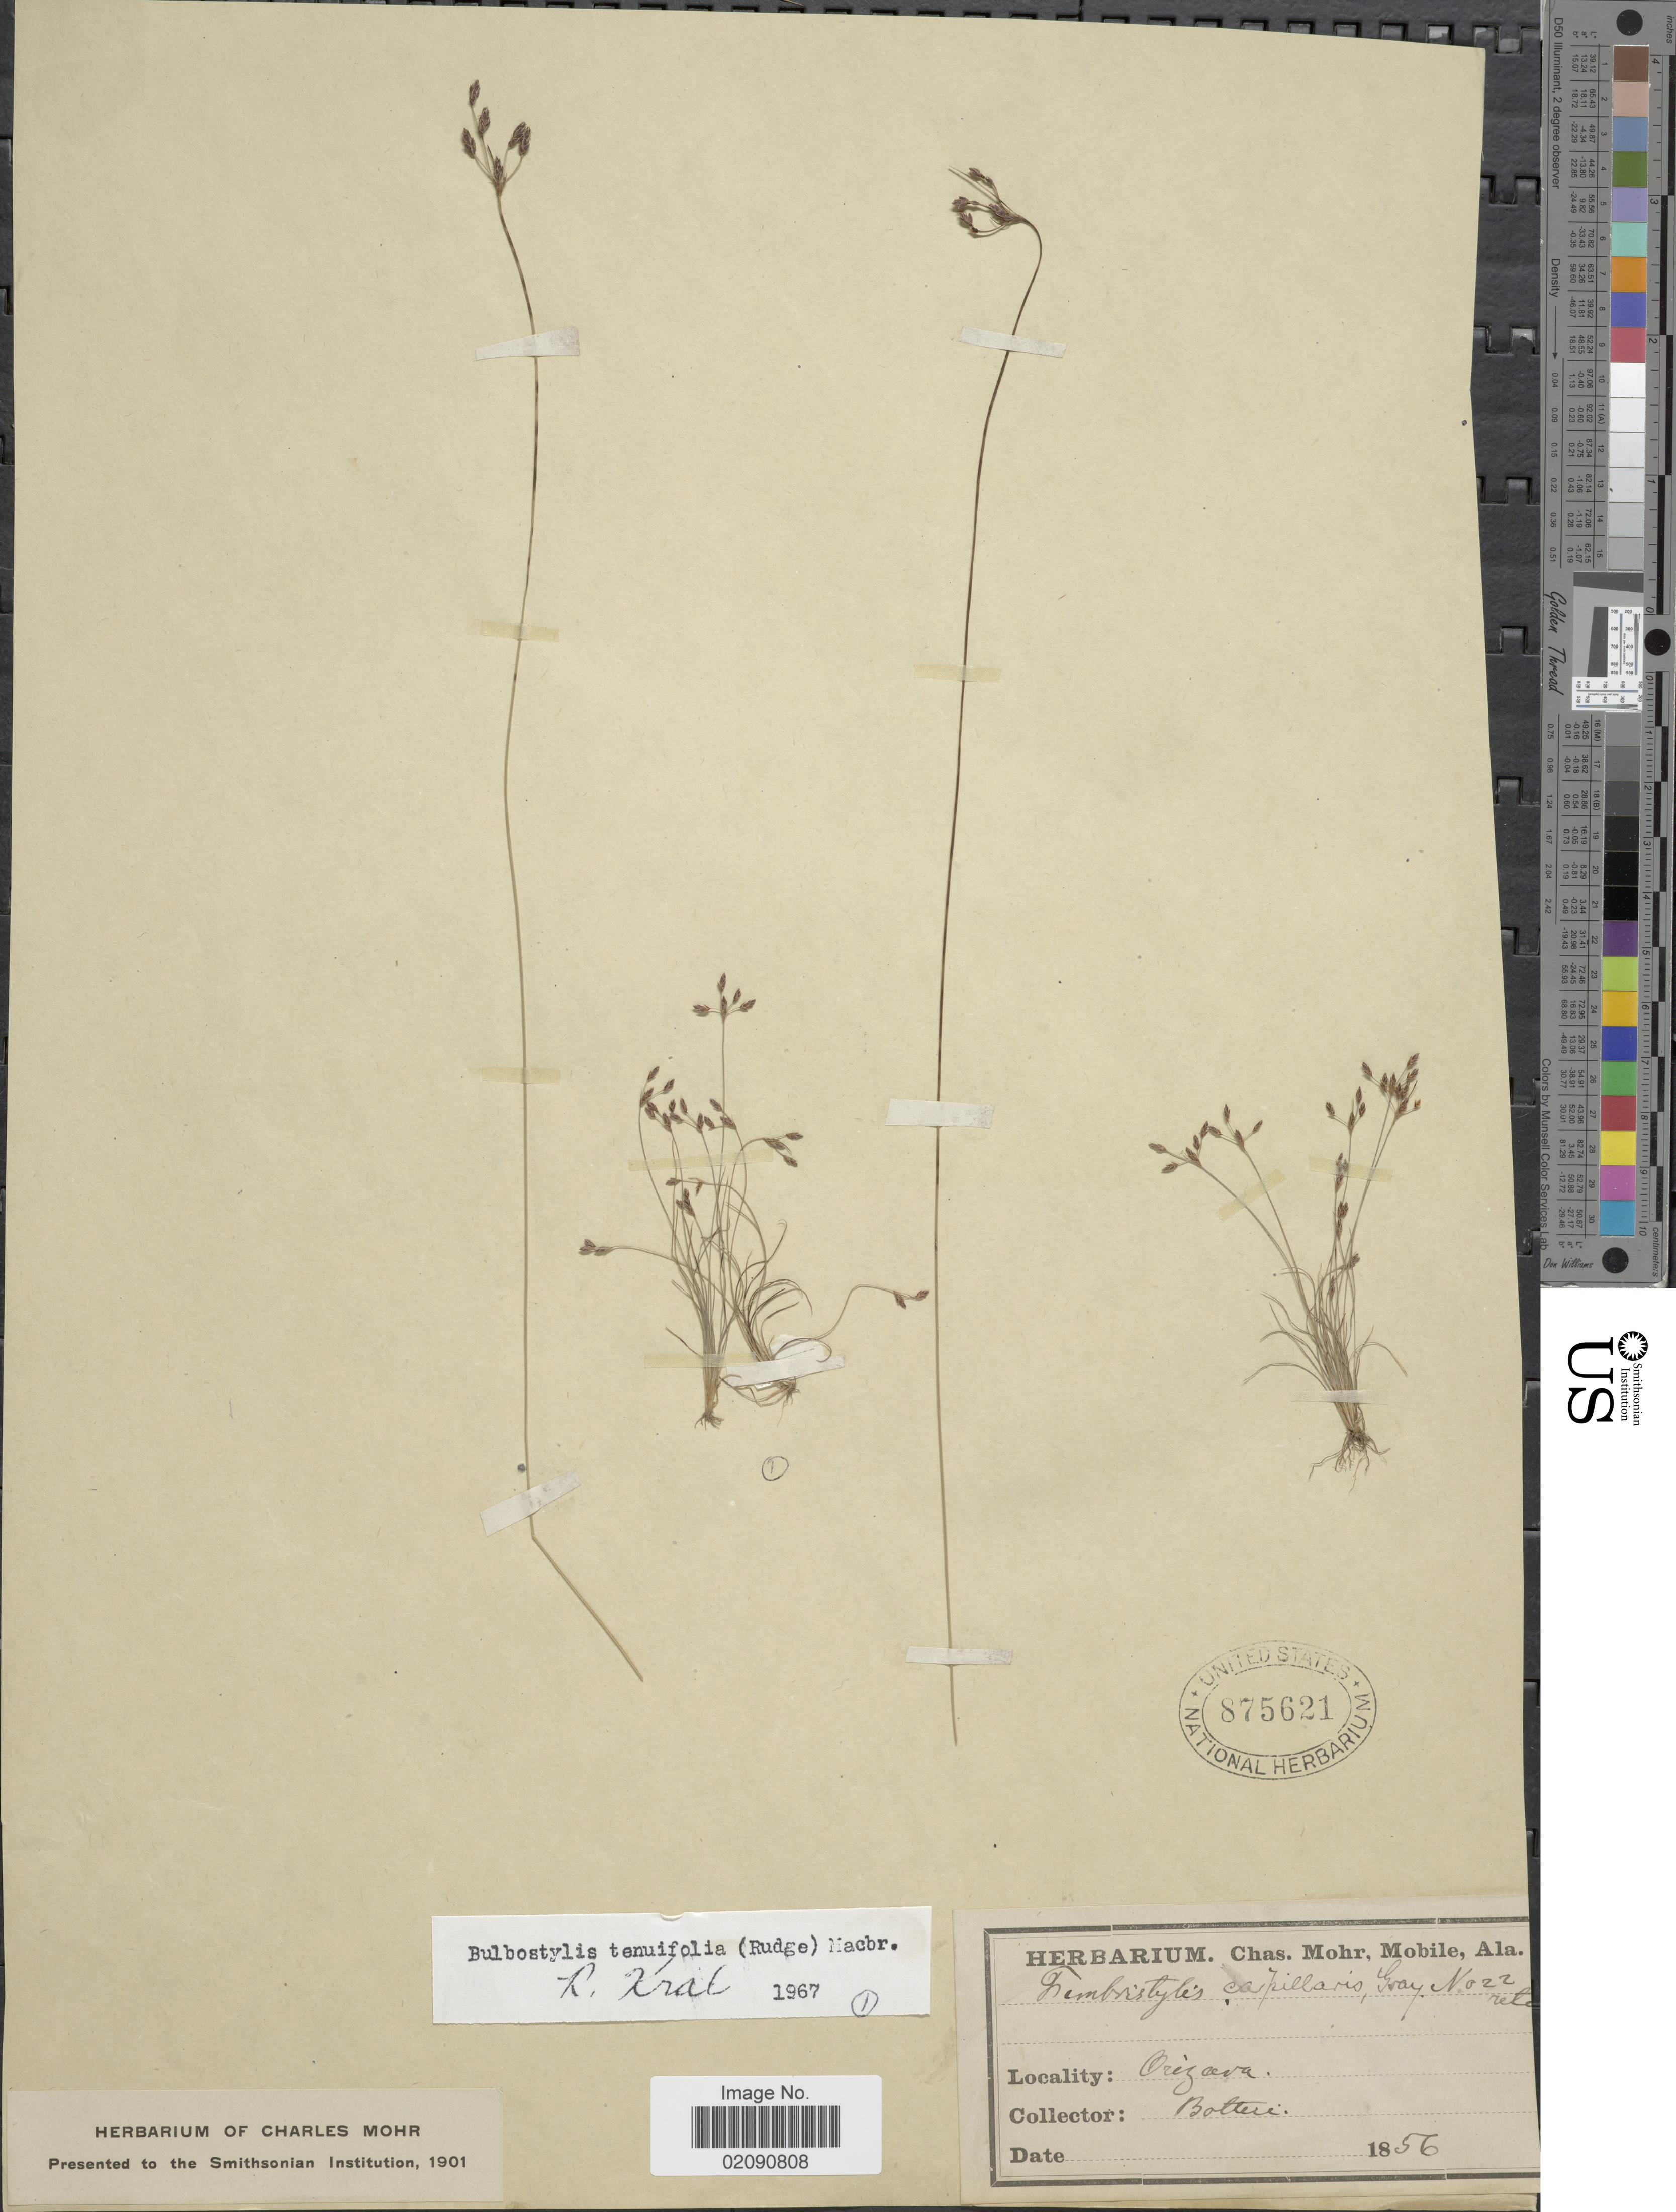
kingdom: Plantae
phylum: Tracheophyta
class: Liliopsida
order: Poales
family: Cyperaceae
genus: Bulbostylis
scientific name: Bulbostylis tenuifolia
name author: (Rudge) J.F. Macbr.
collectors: -. Botteri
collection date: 1856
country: Mexico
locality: Orizaba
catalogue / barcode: US 875621